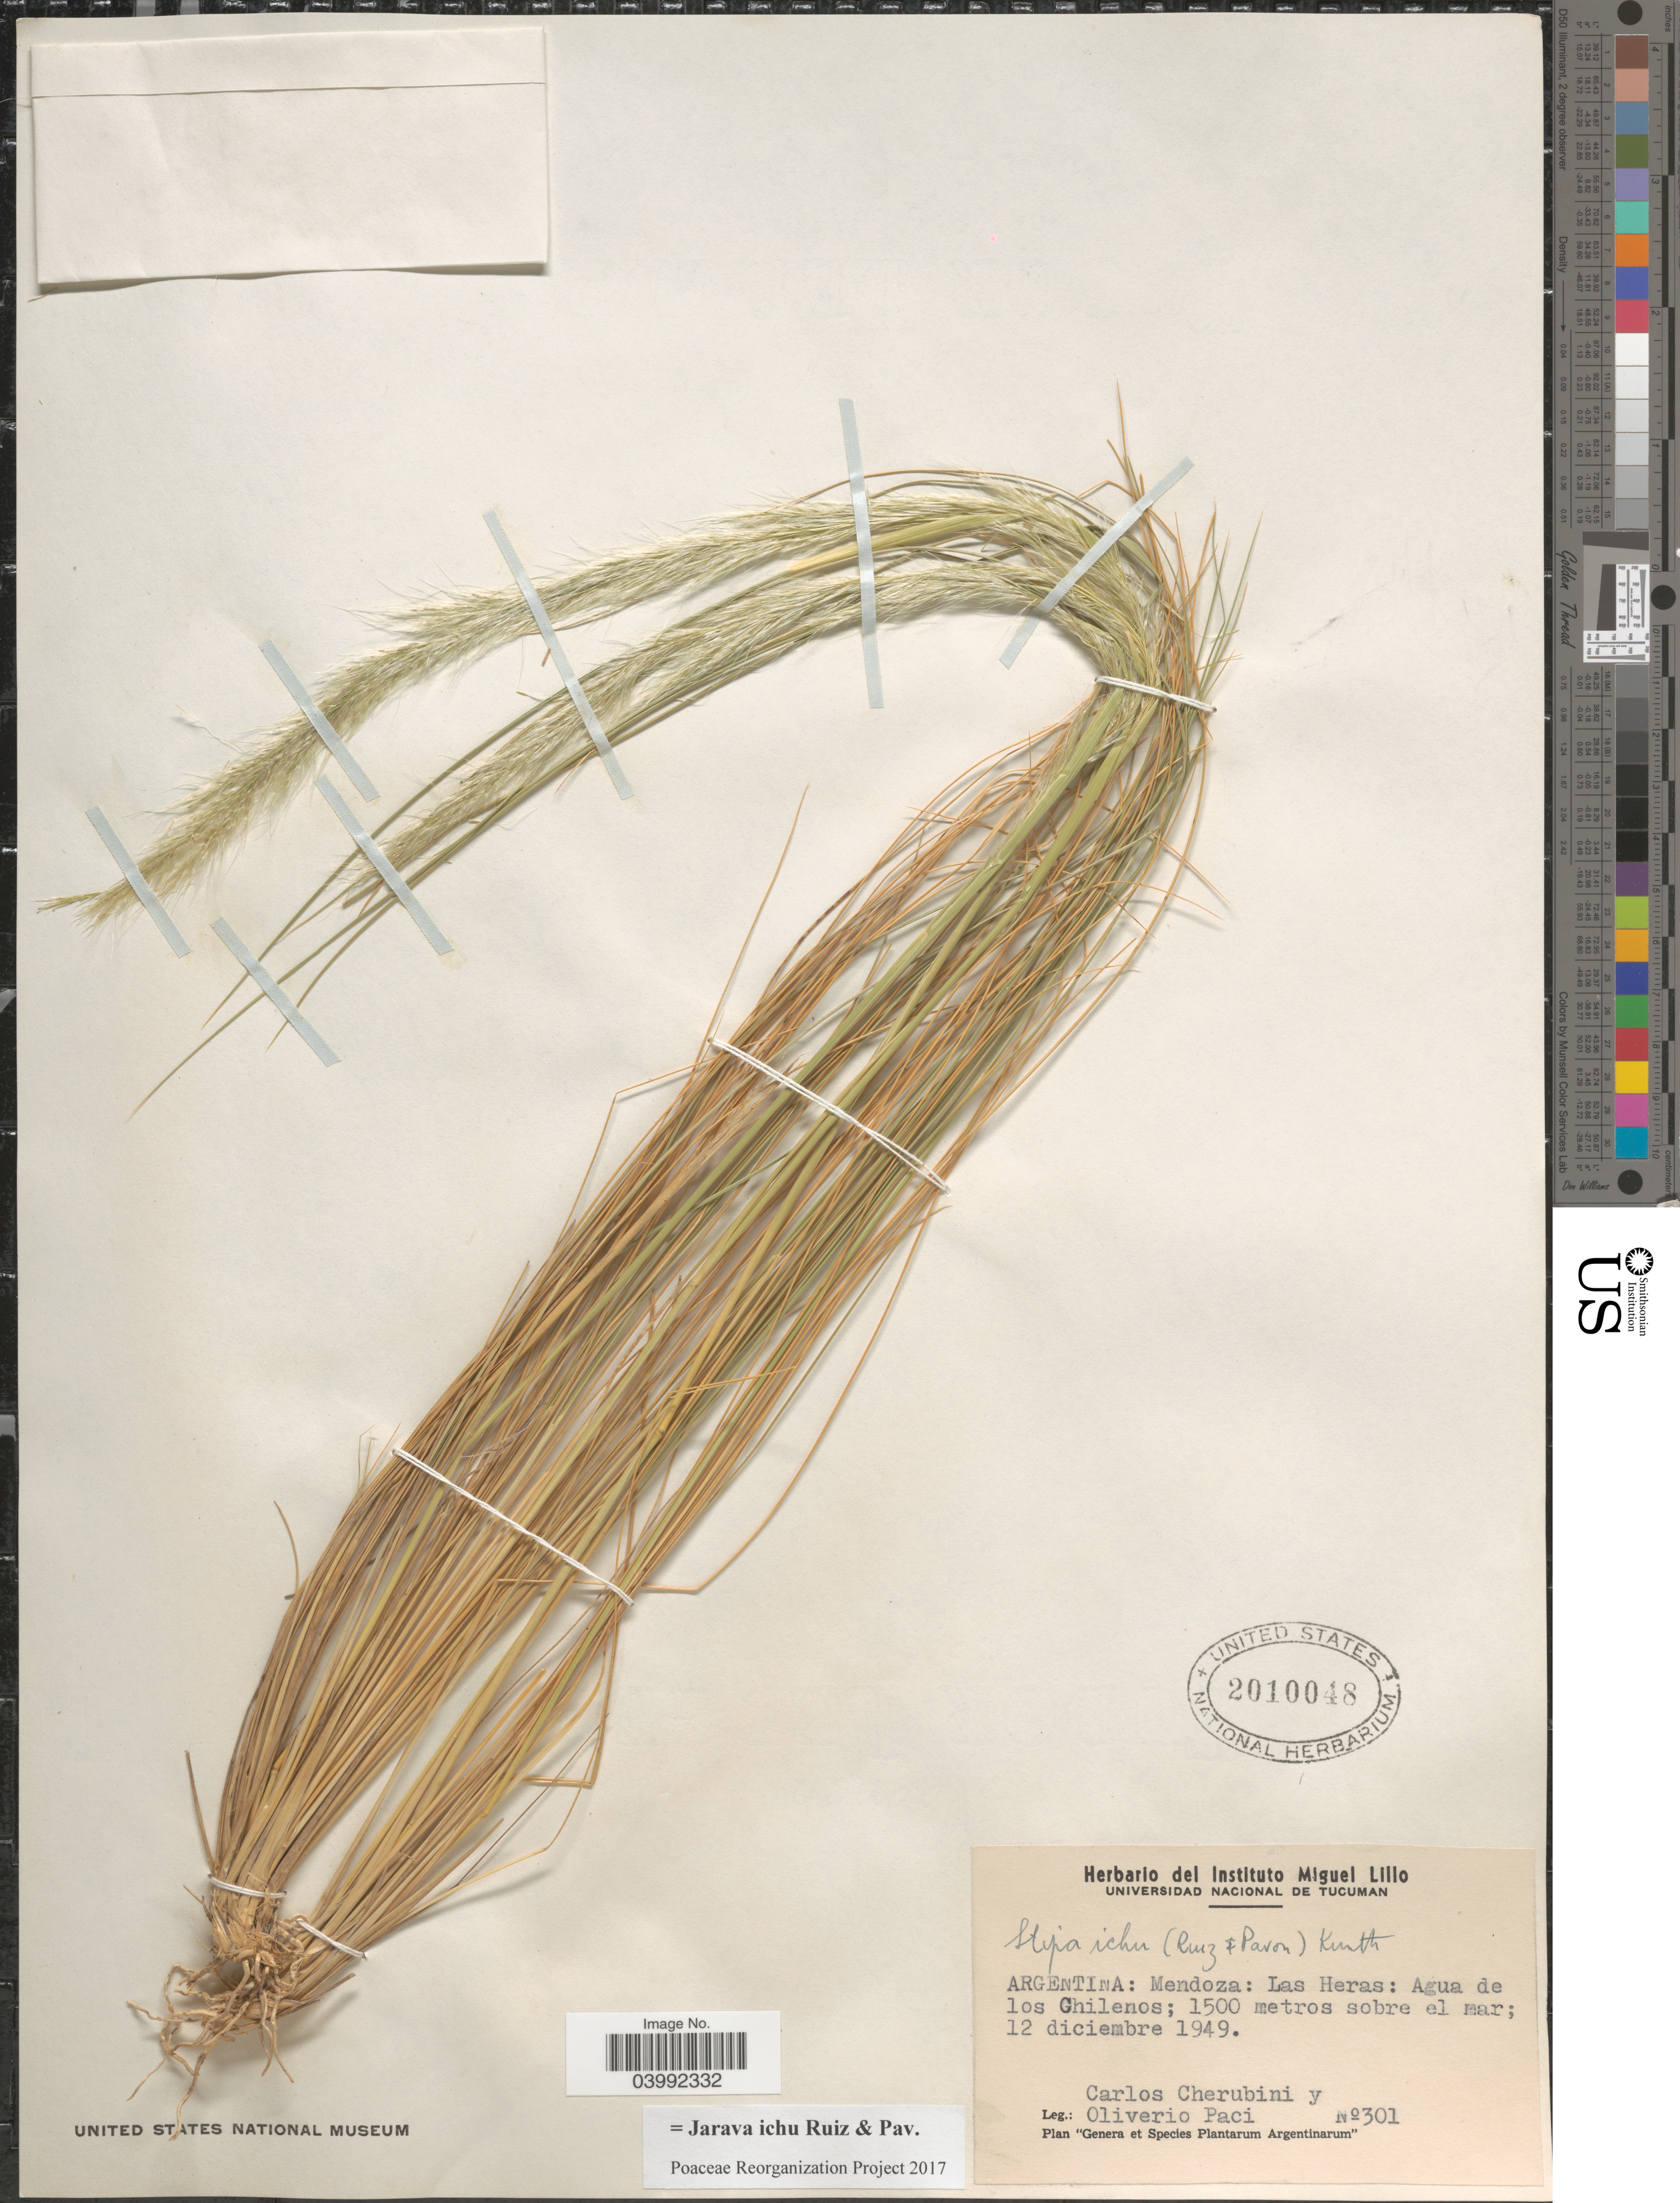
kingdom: Plantae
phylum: Tracheophyta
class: Liliopsida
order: Poales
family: Poaceae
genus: Jarava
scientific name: Jarava ichu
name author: Ruiz & Pav.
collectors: C. Cherubini & O. Paci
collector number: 301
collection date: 1949-12-12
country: Argentina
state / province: Mendoza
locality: Las Heras: Agua de los Chilenos.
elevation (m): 1500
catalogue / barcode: US 2010048